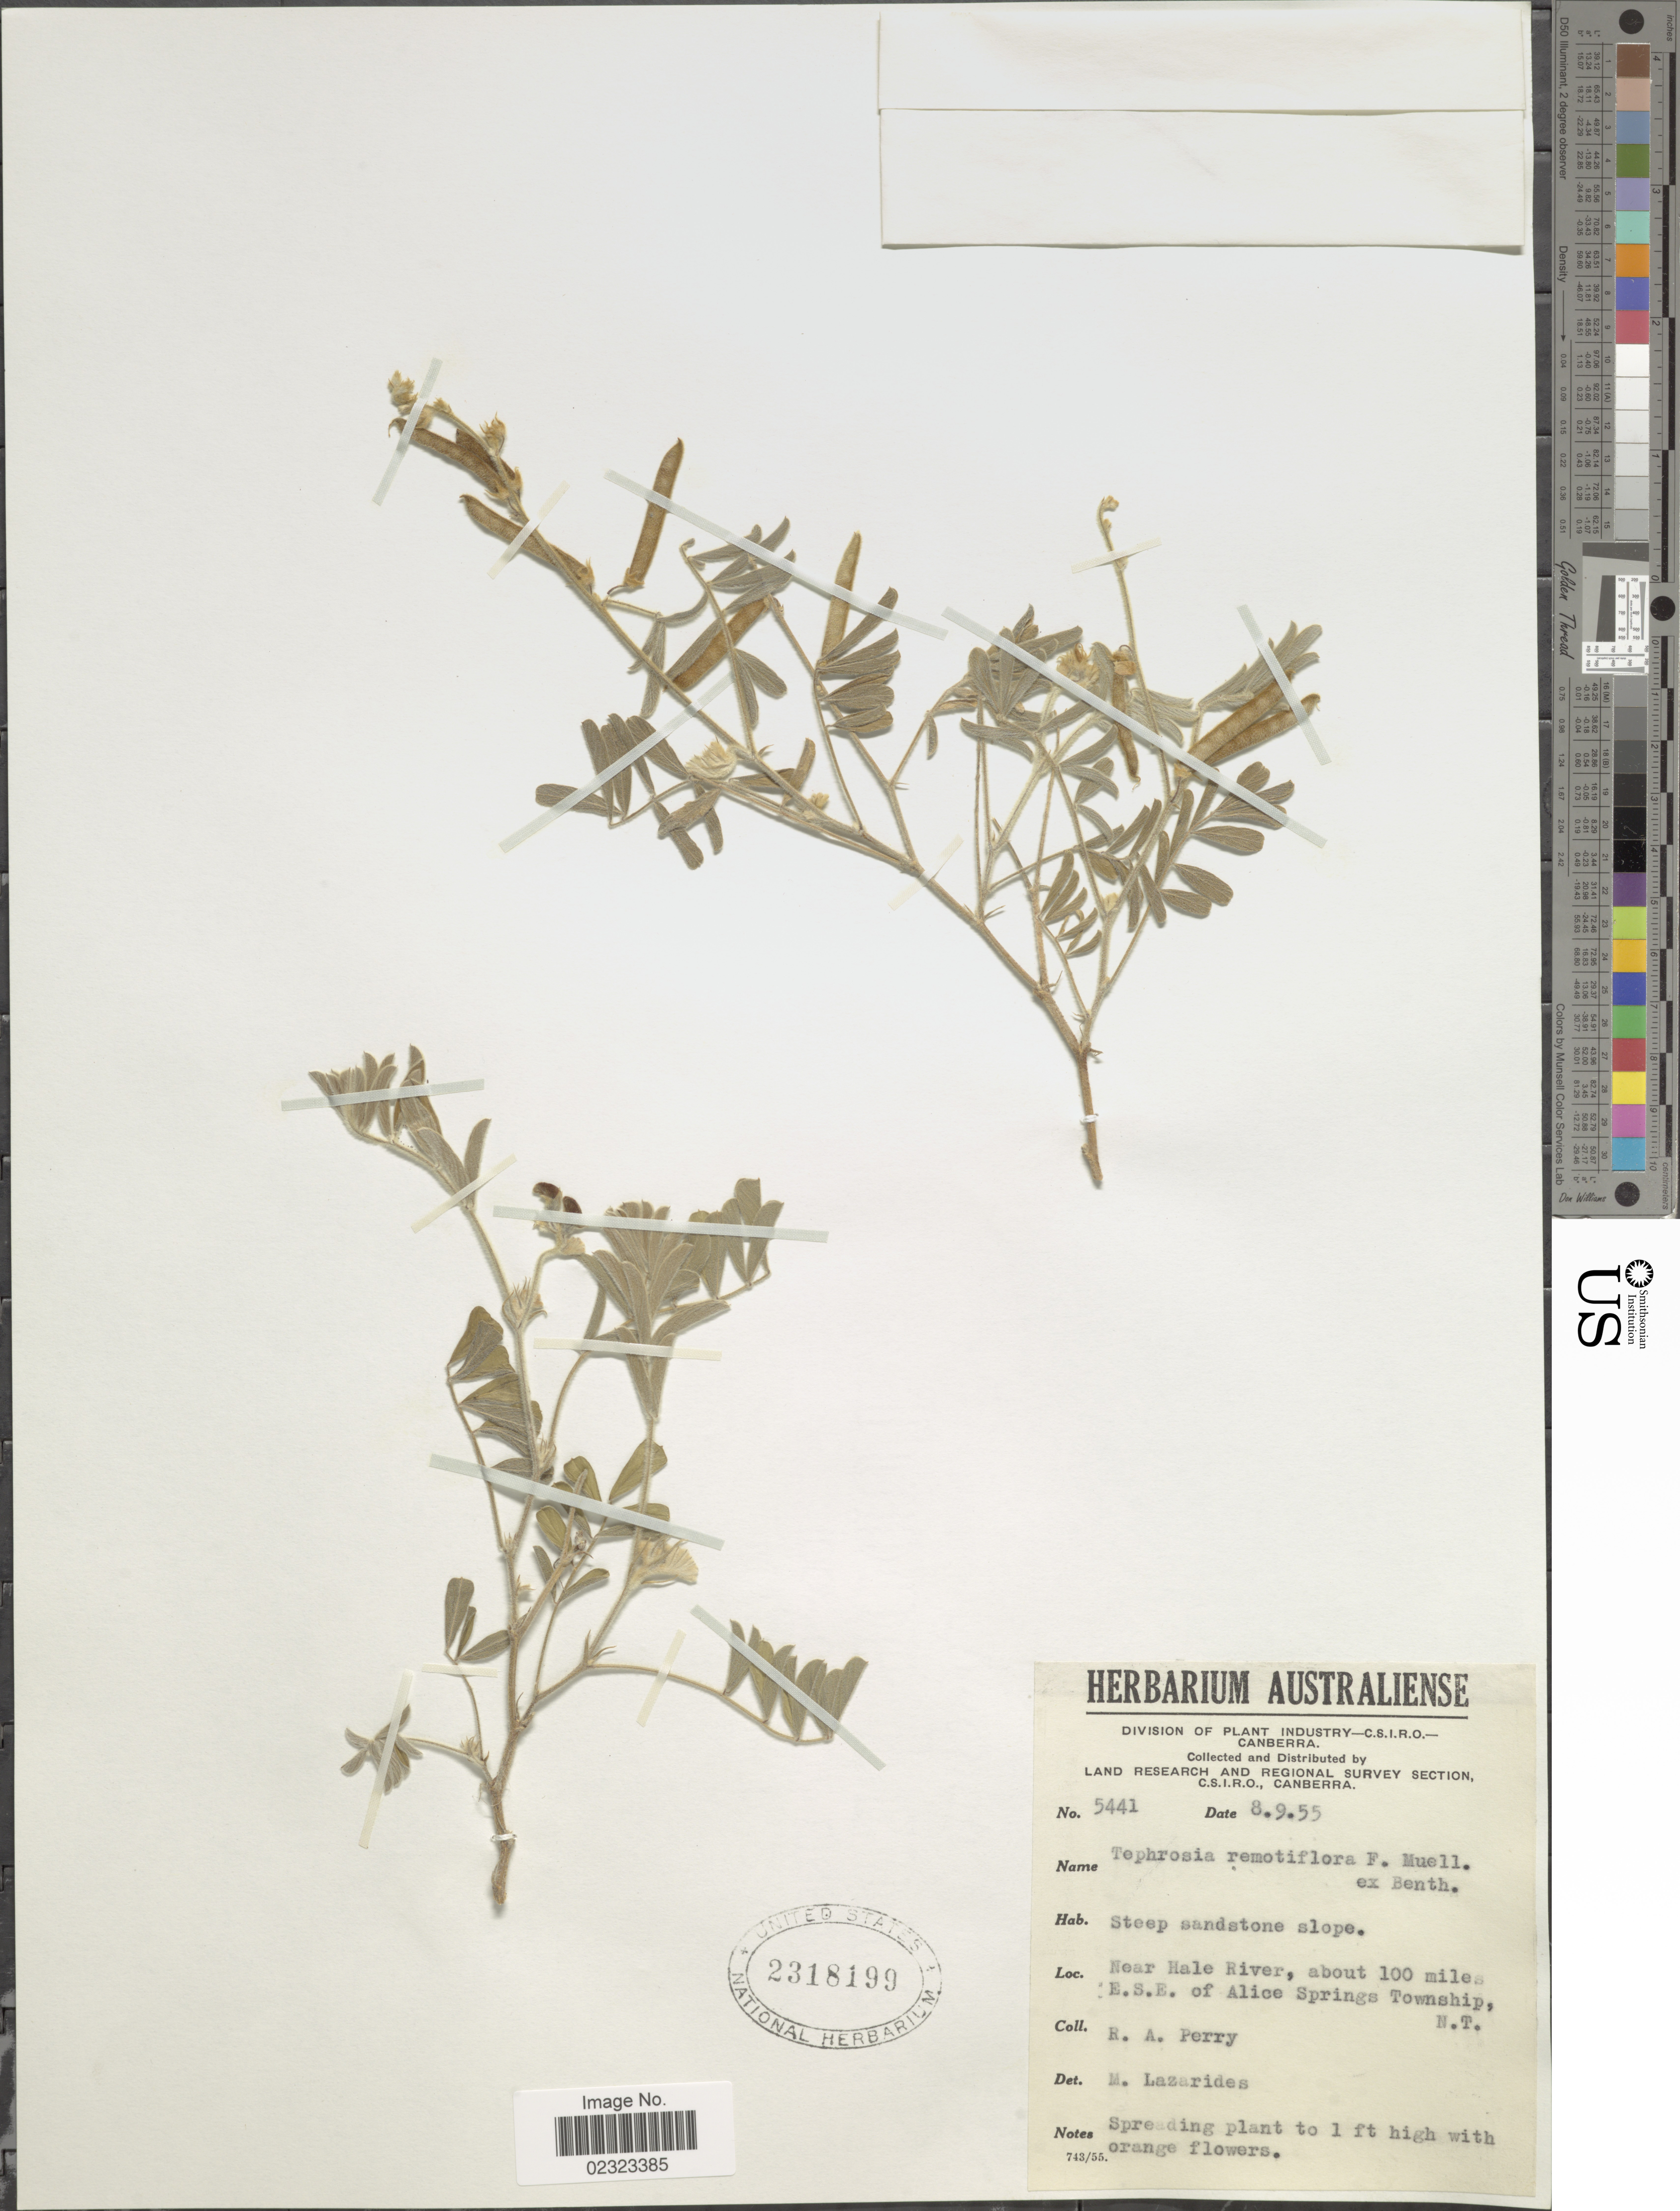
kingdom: Plantae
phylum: Tracheophyta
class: Magnoliopsida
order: Fabales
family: Fabaceae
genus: Tephrosia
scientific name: Tephrosia remotiflora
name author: Benth.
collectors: Perry, R. A.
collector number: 5441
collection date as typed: Transcribed d/m/y: 8/9/55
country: Australia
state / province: Northern Territory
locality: Steep sandstone slopes, near Hale River, about 100 miles E.S.E. of Alice Springs Township.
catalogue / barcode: US 2318199